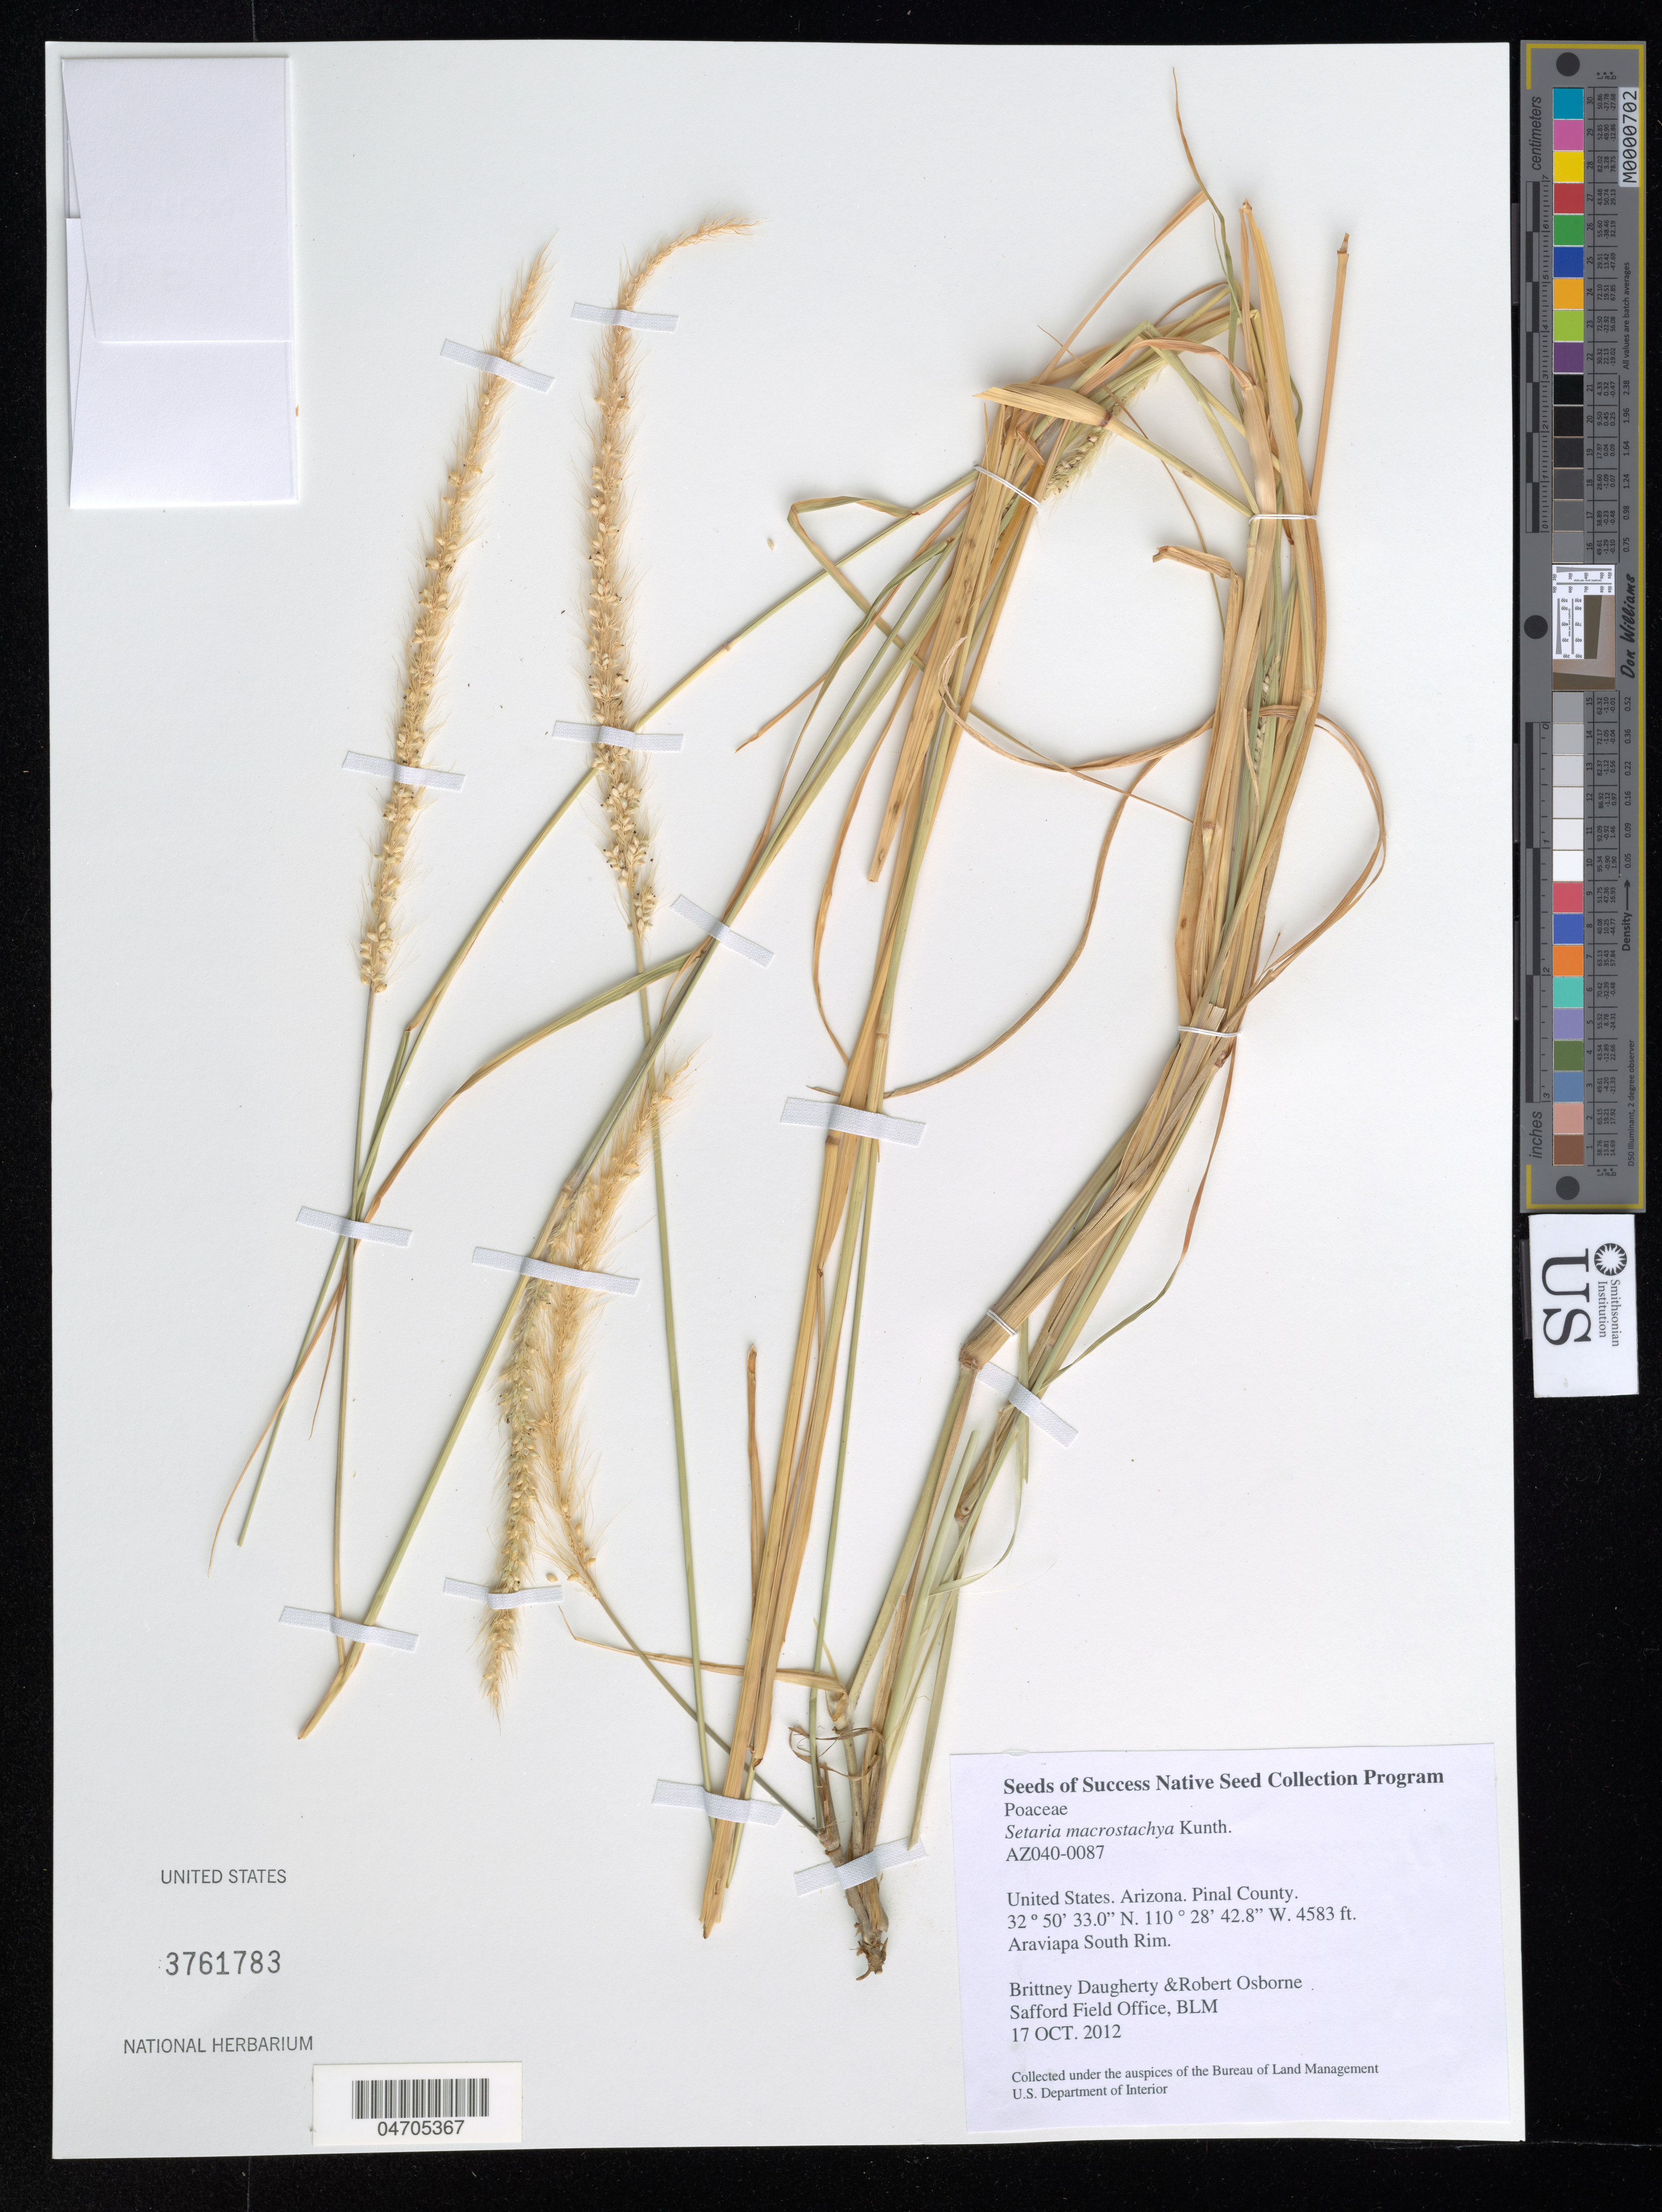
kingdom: Plantae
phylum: Tracheophyta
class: Liliopsida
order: Poales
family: Poaceae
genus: Setaria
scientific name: Setaria macrostachya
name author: Kunth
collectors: B. Daugherty & R. Osborne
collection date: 2012-10-17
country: United States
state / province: Arizona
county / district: Pinal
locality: Pinal County. Araviapa South Rim.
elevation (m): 1397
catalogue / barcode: US 3761783